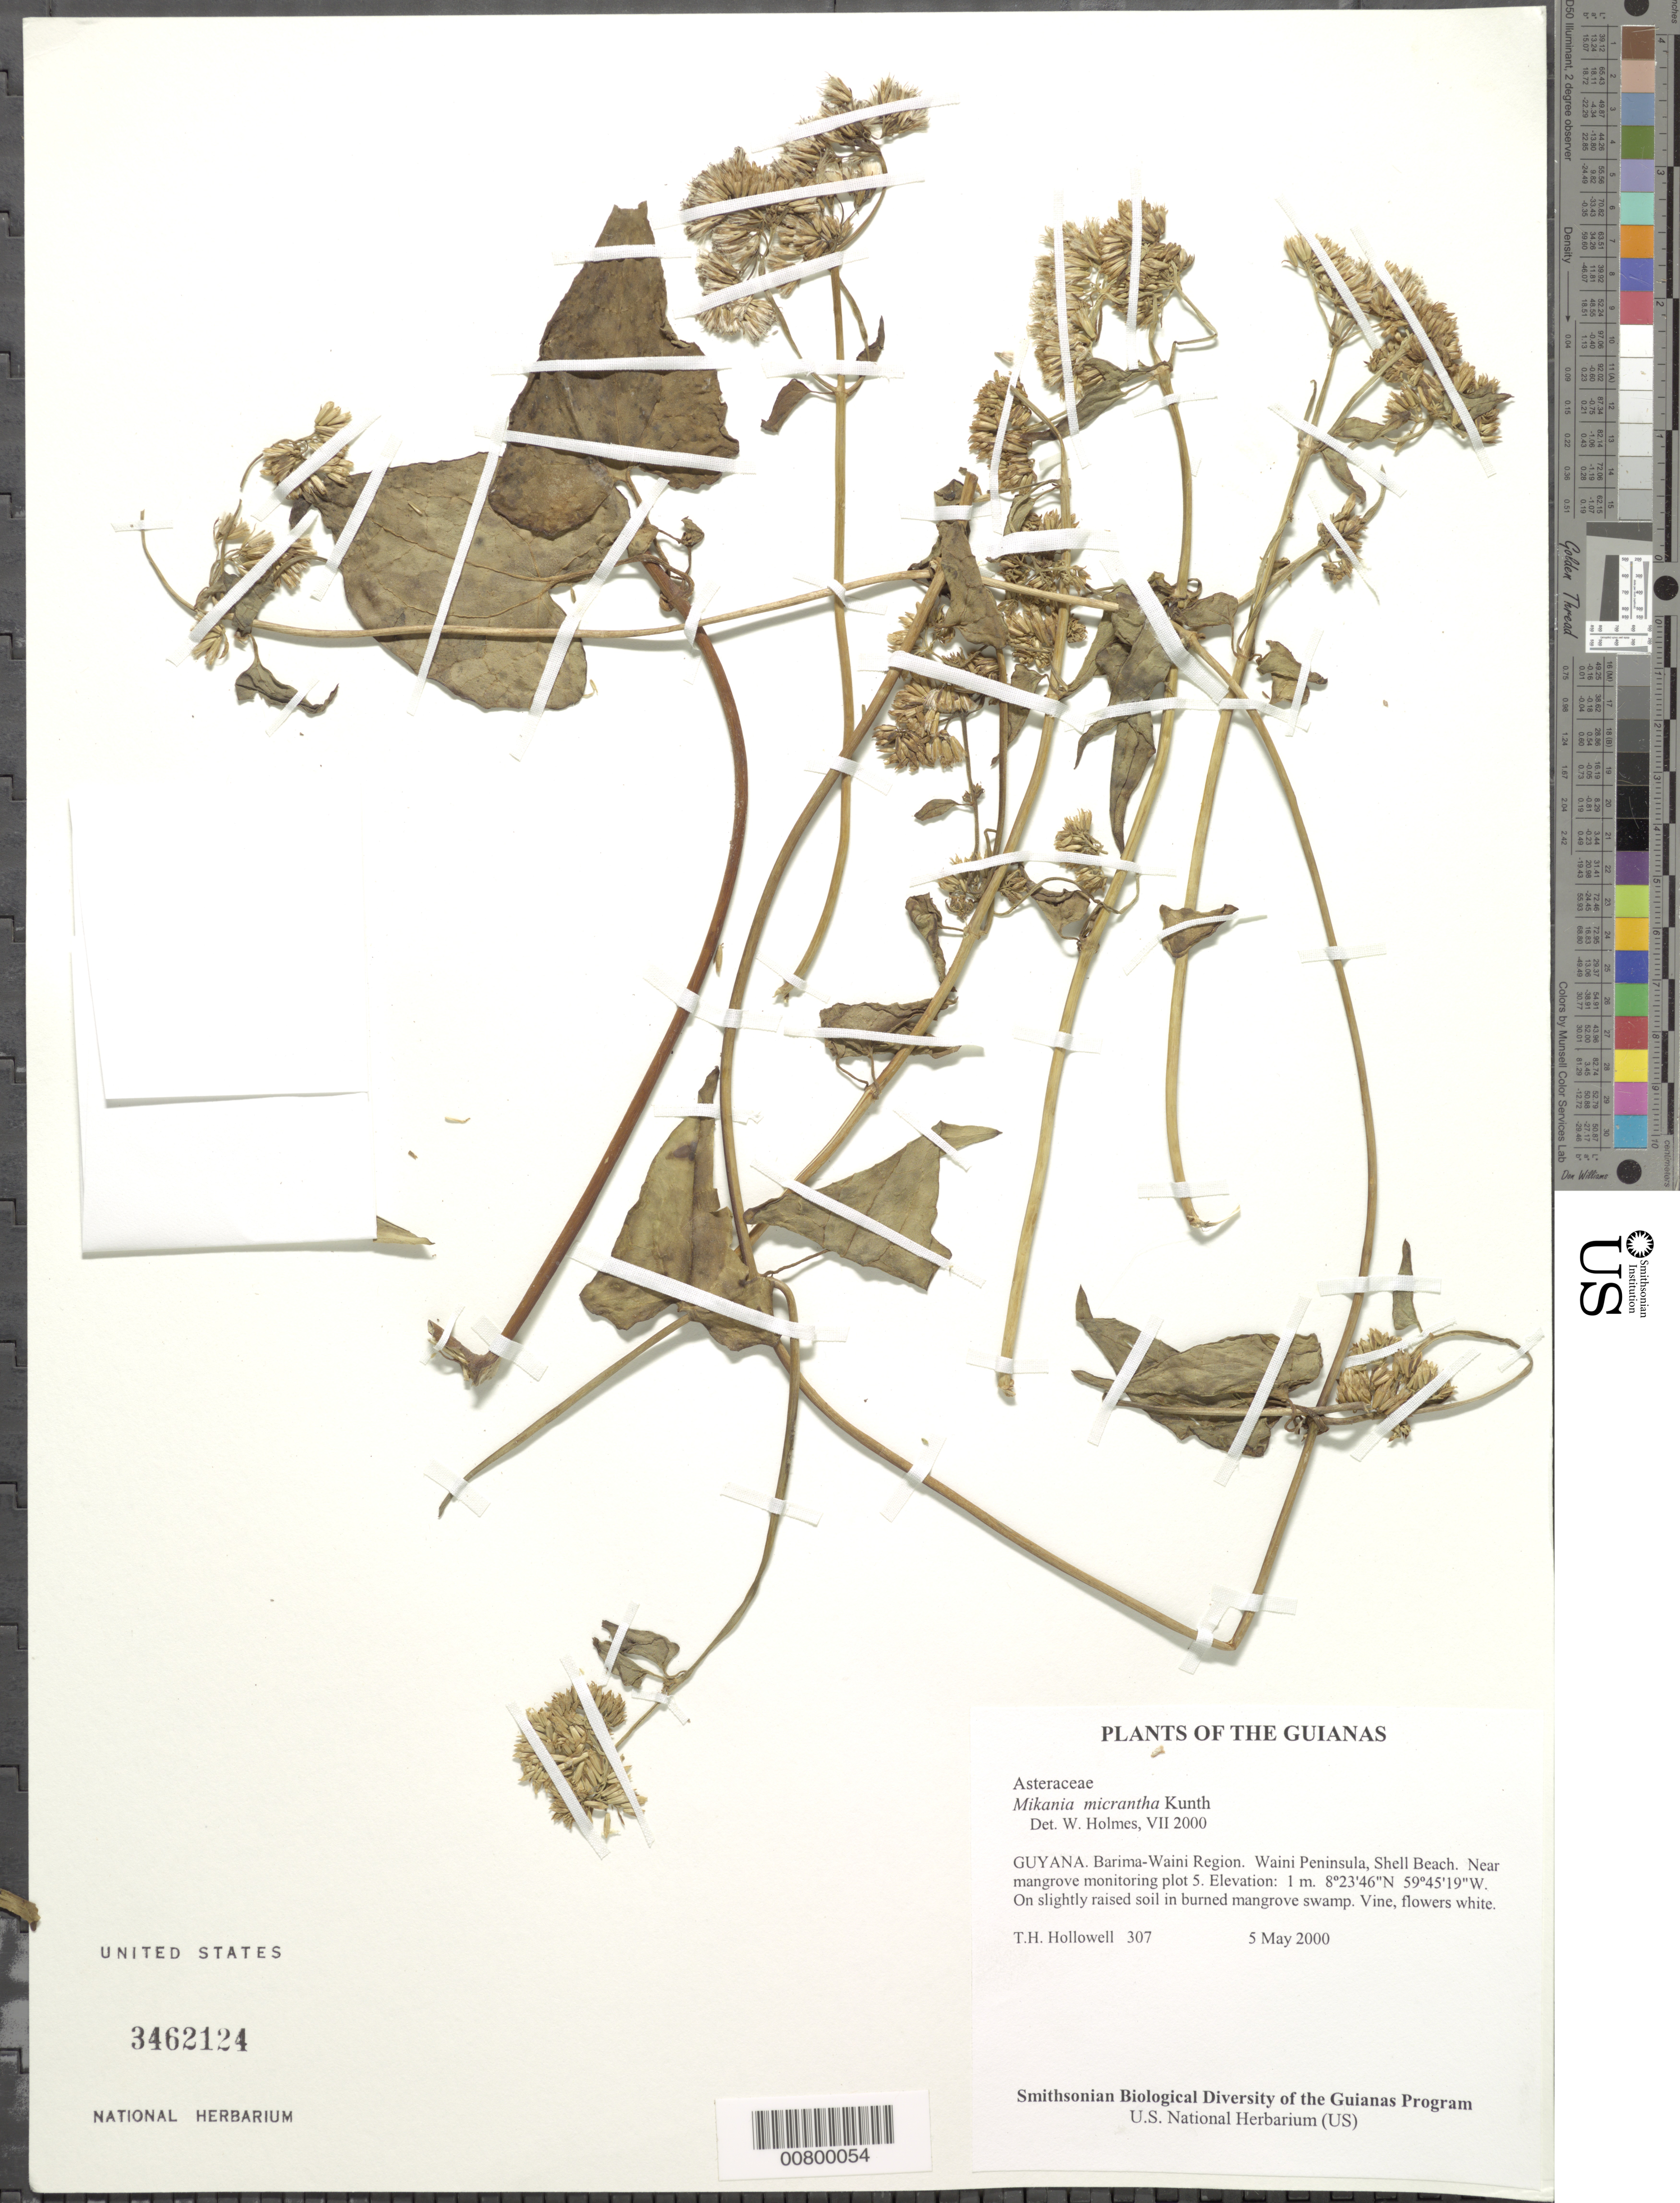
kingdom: Plantae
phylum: Tracheophyta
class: Magnoliopsida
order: Asterales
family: Asteraceae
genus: Mikania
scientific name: Mikania micrantha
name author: Kunth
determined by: Holmes, W.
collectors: T. Hollowell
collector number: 307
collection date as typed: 5 May 2000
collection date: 2000-05-05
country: Guyana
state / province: Barima-Waini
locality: Waini Peninsula, Shell Beach. Near mangrove monitoring plot 5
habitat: On slightly raised soil in burned mangrove swamp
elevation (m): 1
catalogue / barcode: US 3462124